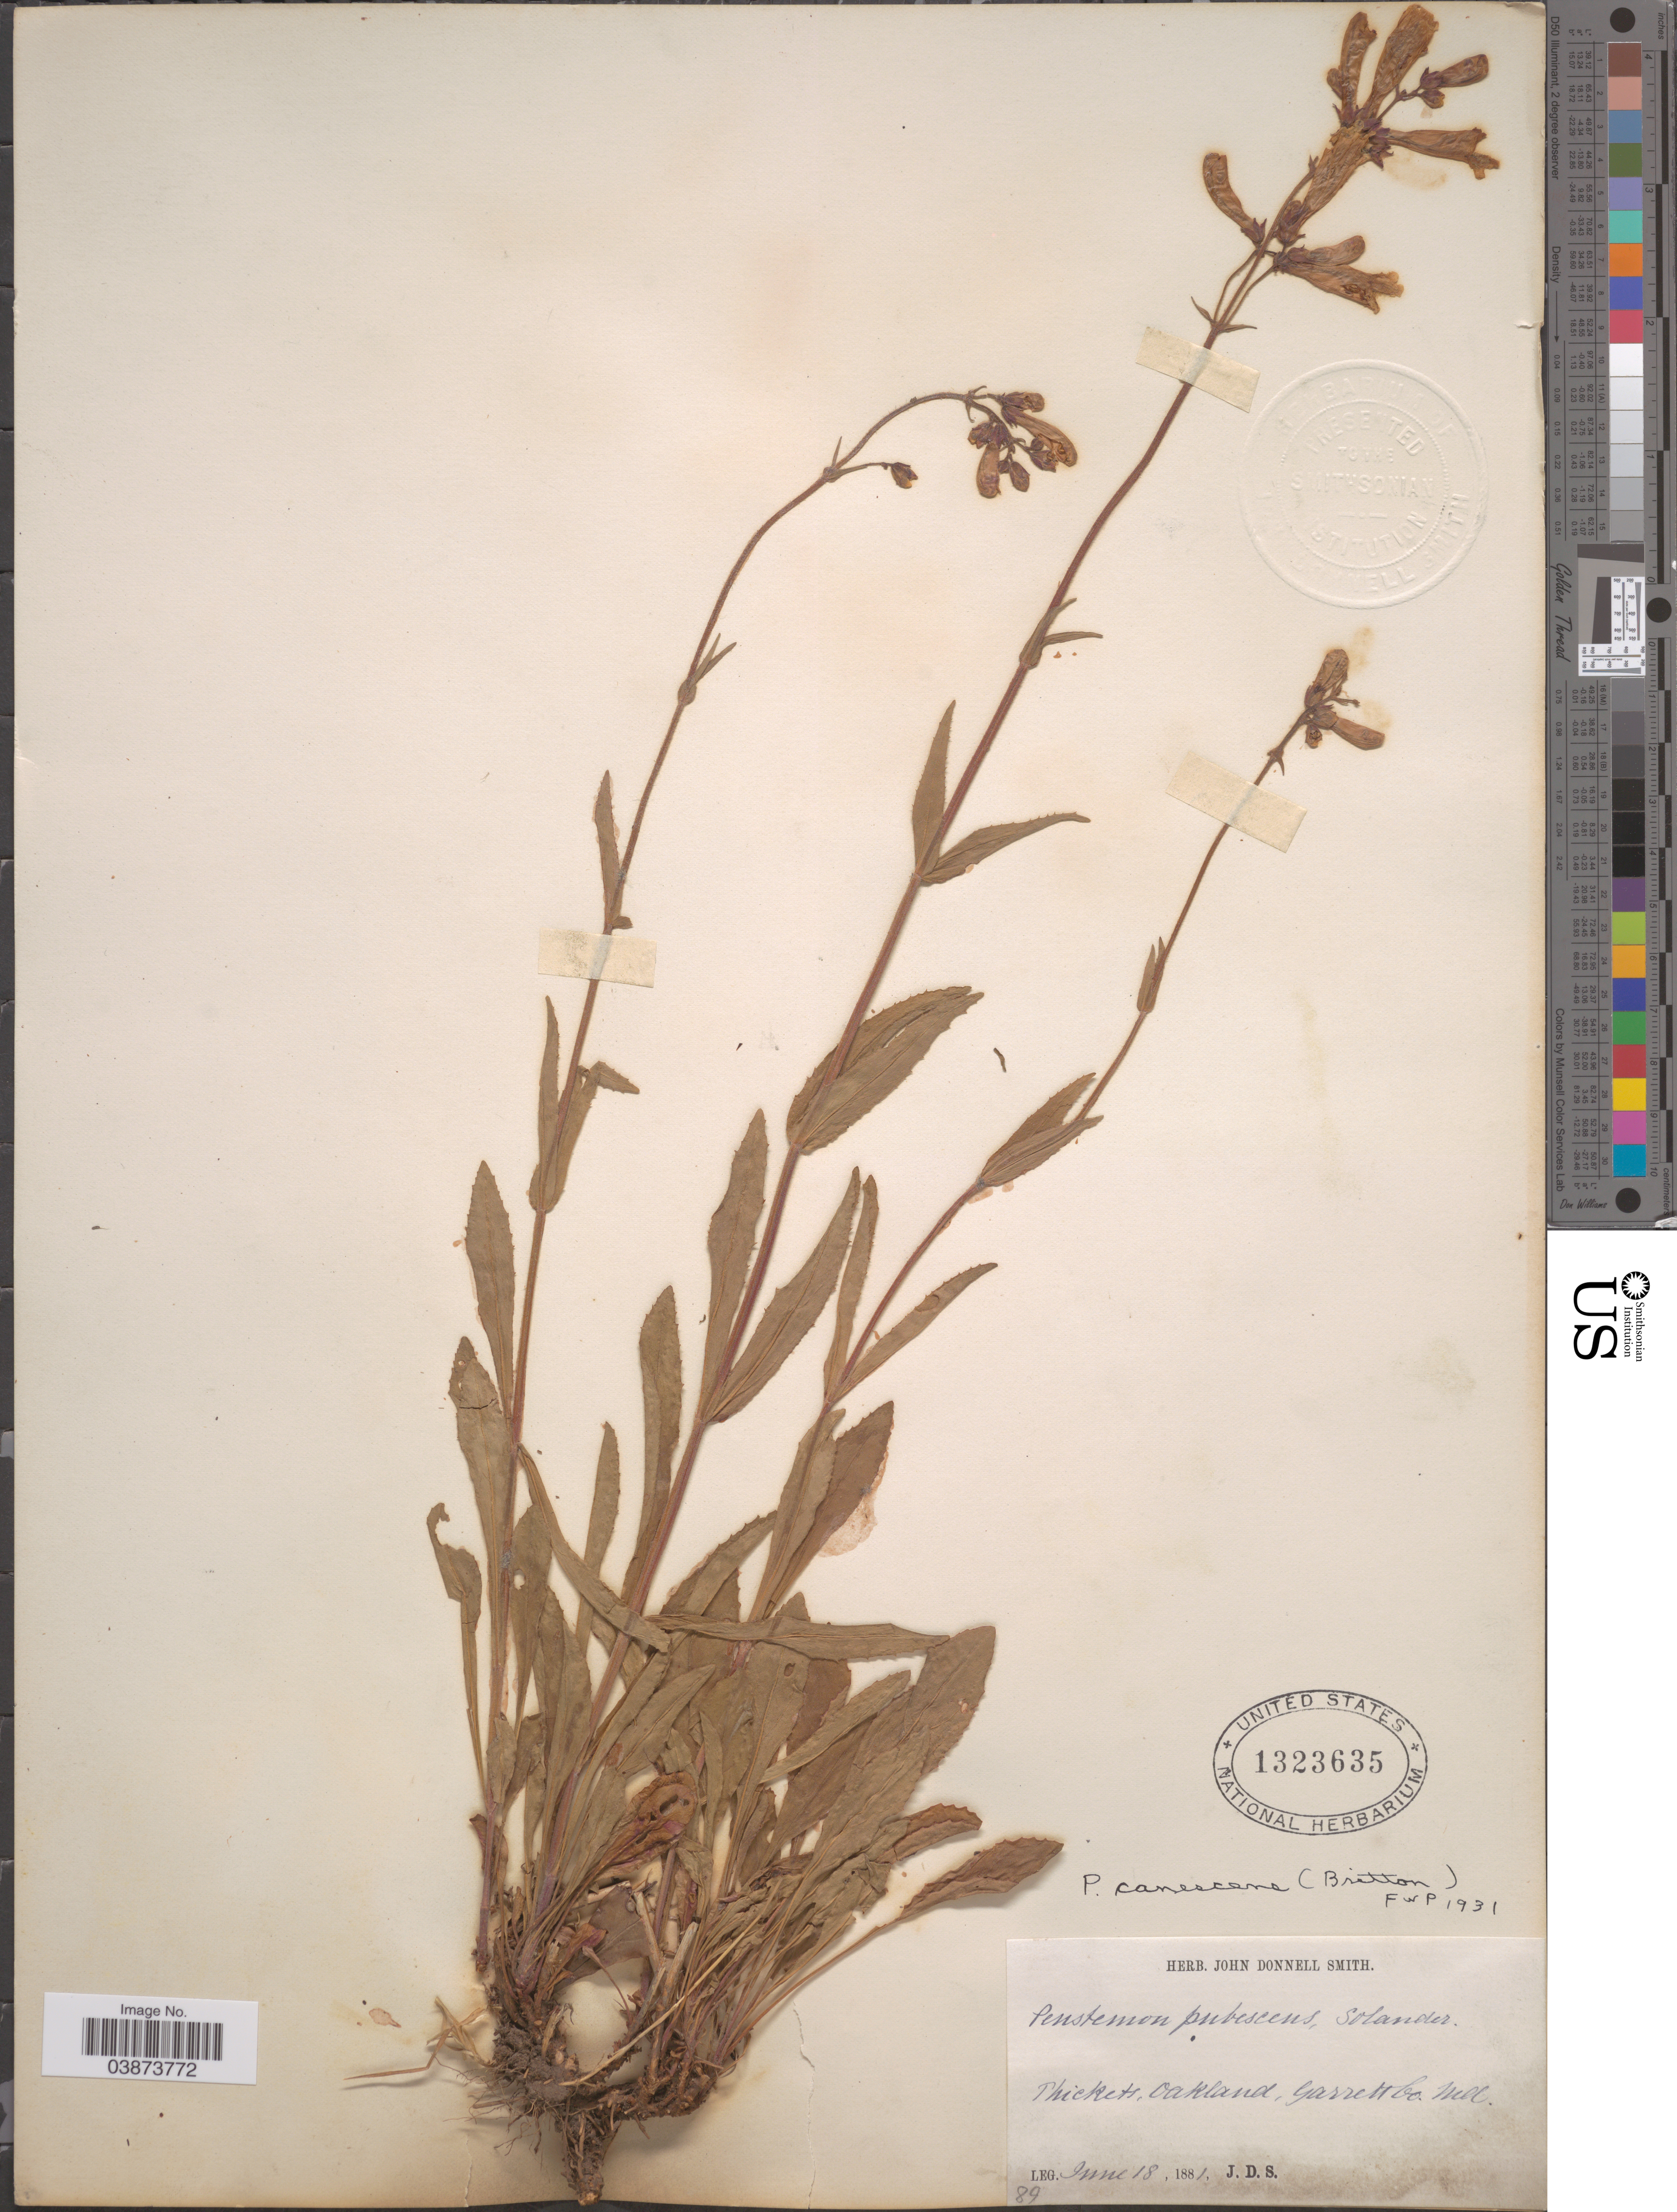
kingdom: Plantae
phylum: Tracheophyta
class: Magnoliopsida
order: Lamiales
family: Plantaginaceae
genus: Penstemon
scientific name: Penstemon canescens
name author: L.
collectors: J. Donnell Smith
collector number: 89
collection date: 1881-06-18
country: United States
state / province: Maryland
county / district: Garrett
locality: Thickets, Oakland, Garrett Co.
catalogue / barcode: US 1323635